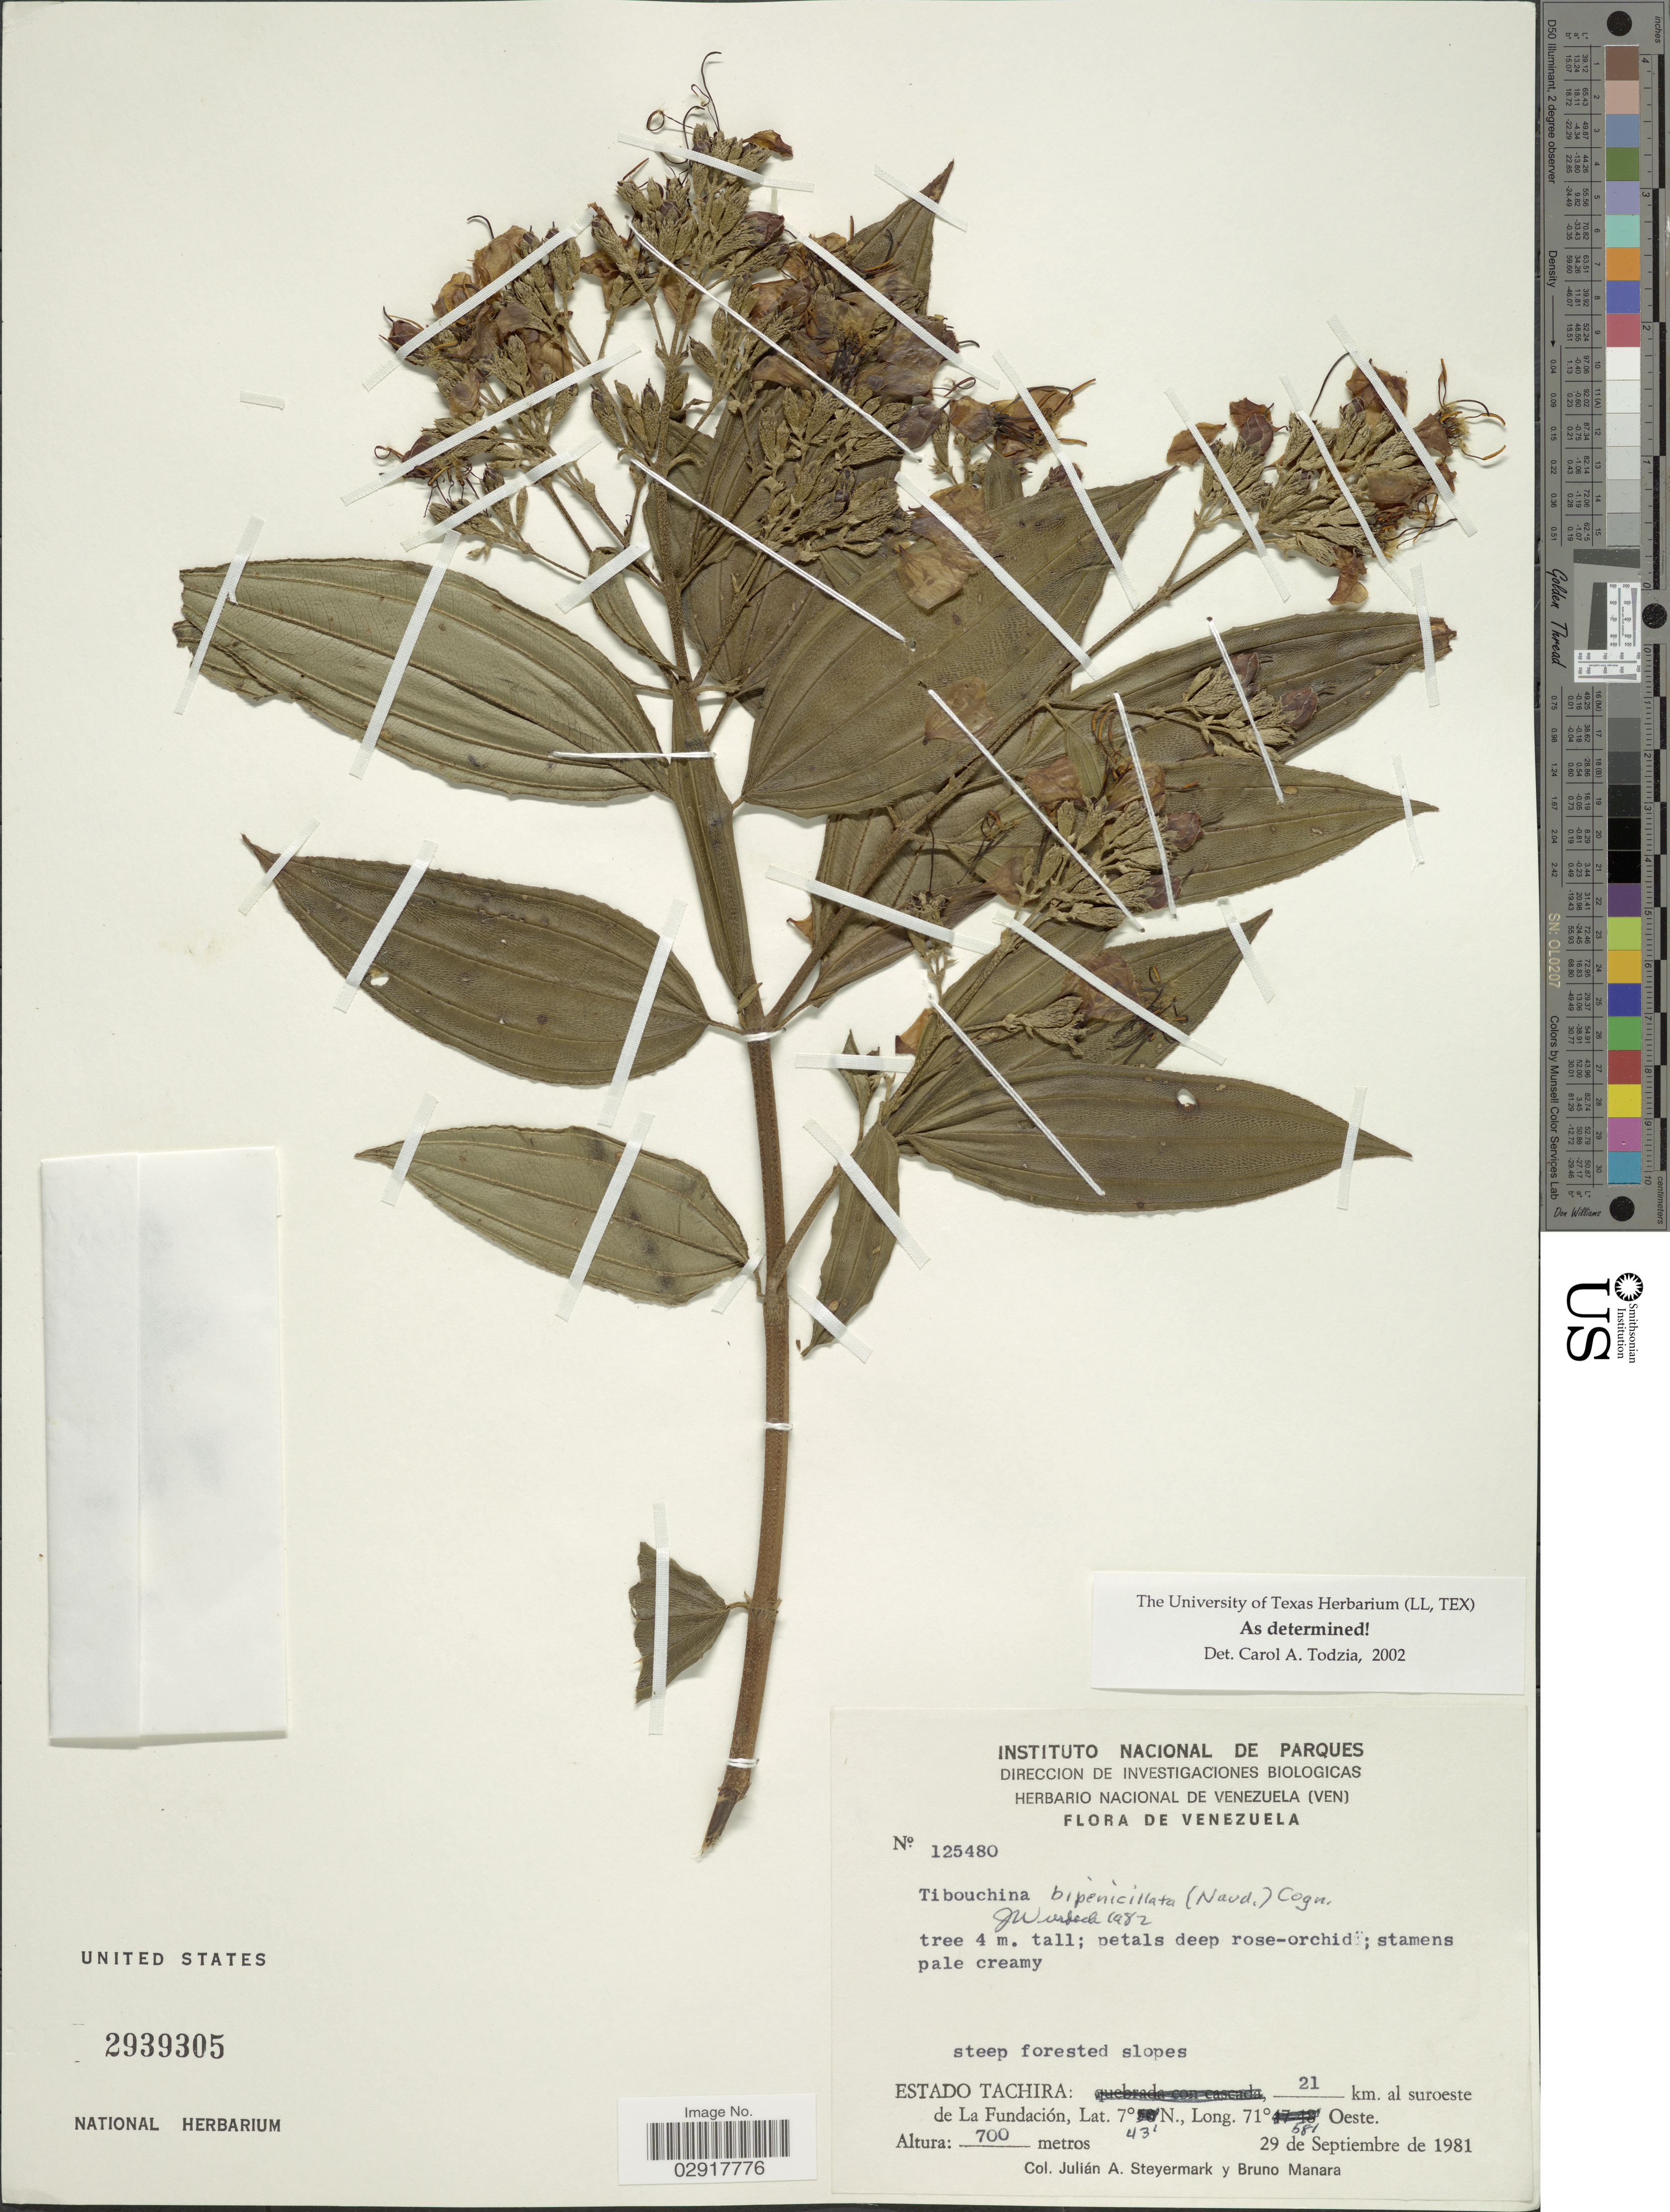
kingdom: Plantae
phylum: Tracheophyta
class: Magnoliopsida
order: Myrtales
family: Melastomataceae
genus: Tibouchina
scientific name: Tibouchina bipenicillata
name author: (Naudin) Cogn.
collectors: J. Steyermark & B. Manara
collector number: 125480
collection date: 1981-09-29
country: Venezuela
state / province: Tachira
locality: Estado Tachira: 21 km. al suroeste de La Fundación.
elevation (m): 700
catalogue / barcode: US 2939305